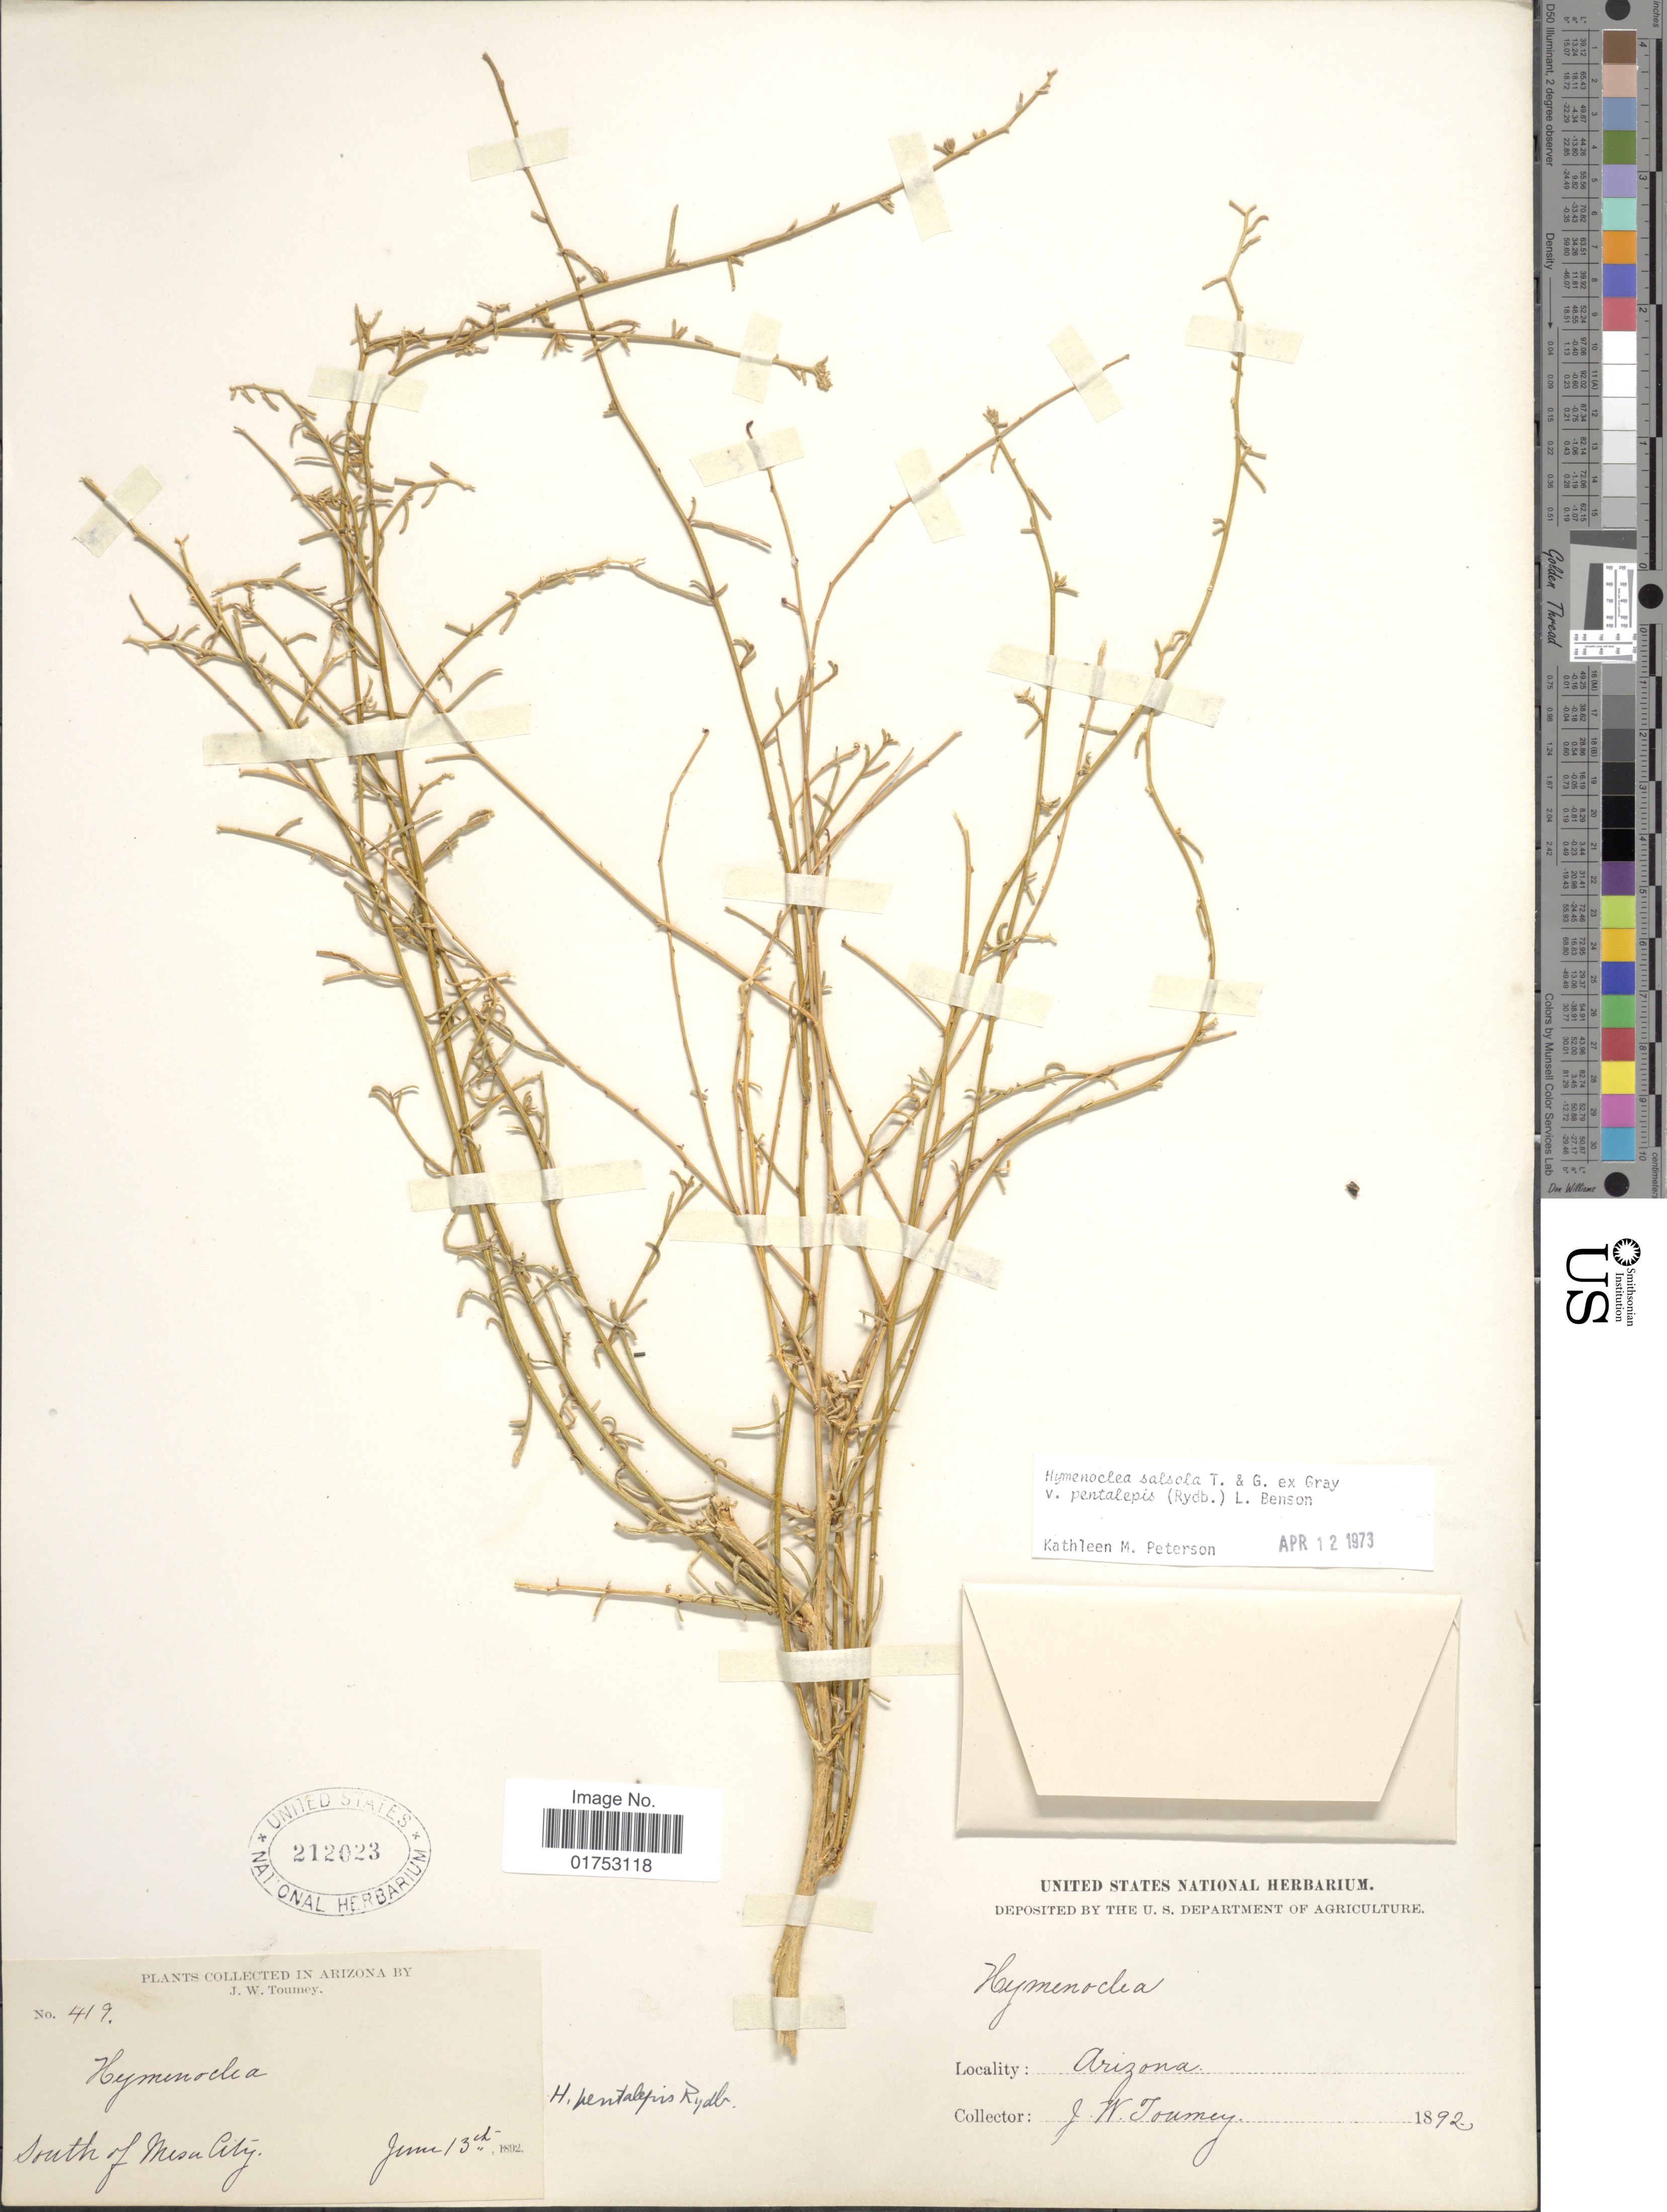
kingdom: Plantae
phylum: Tracheophyta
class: Magnoliopsida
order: Asterales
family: Asteraceae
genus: Hymenoclea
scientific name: Hymenoclea salsola var. pentalepis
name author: (Rydb.) L.D. Benson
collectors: J. W. Toumey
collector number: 419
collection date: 1892-06-13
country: United States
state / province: Arizona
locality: South of Mesa City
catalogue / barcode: US 212023